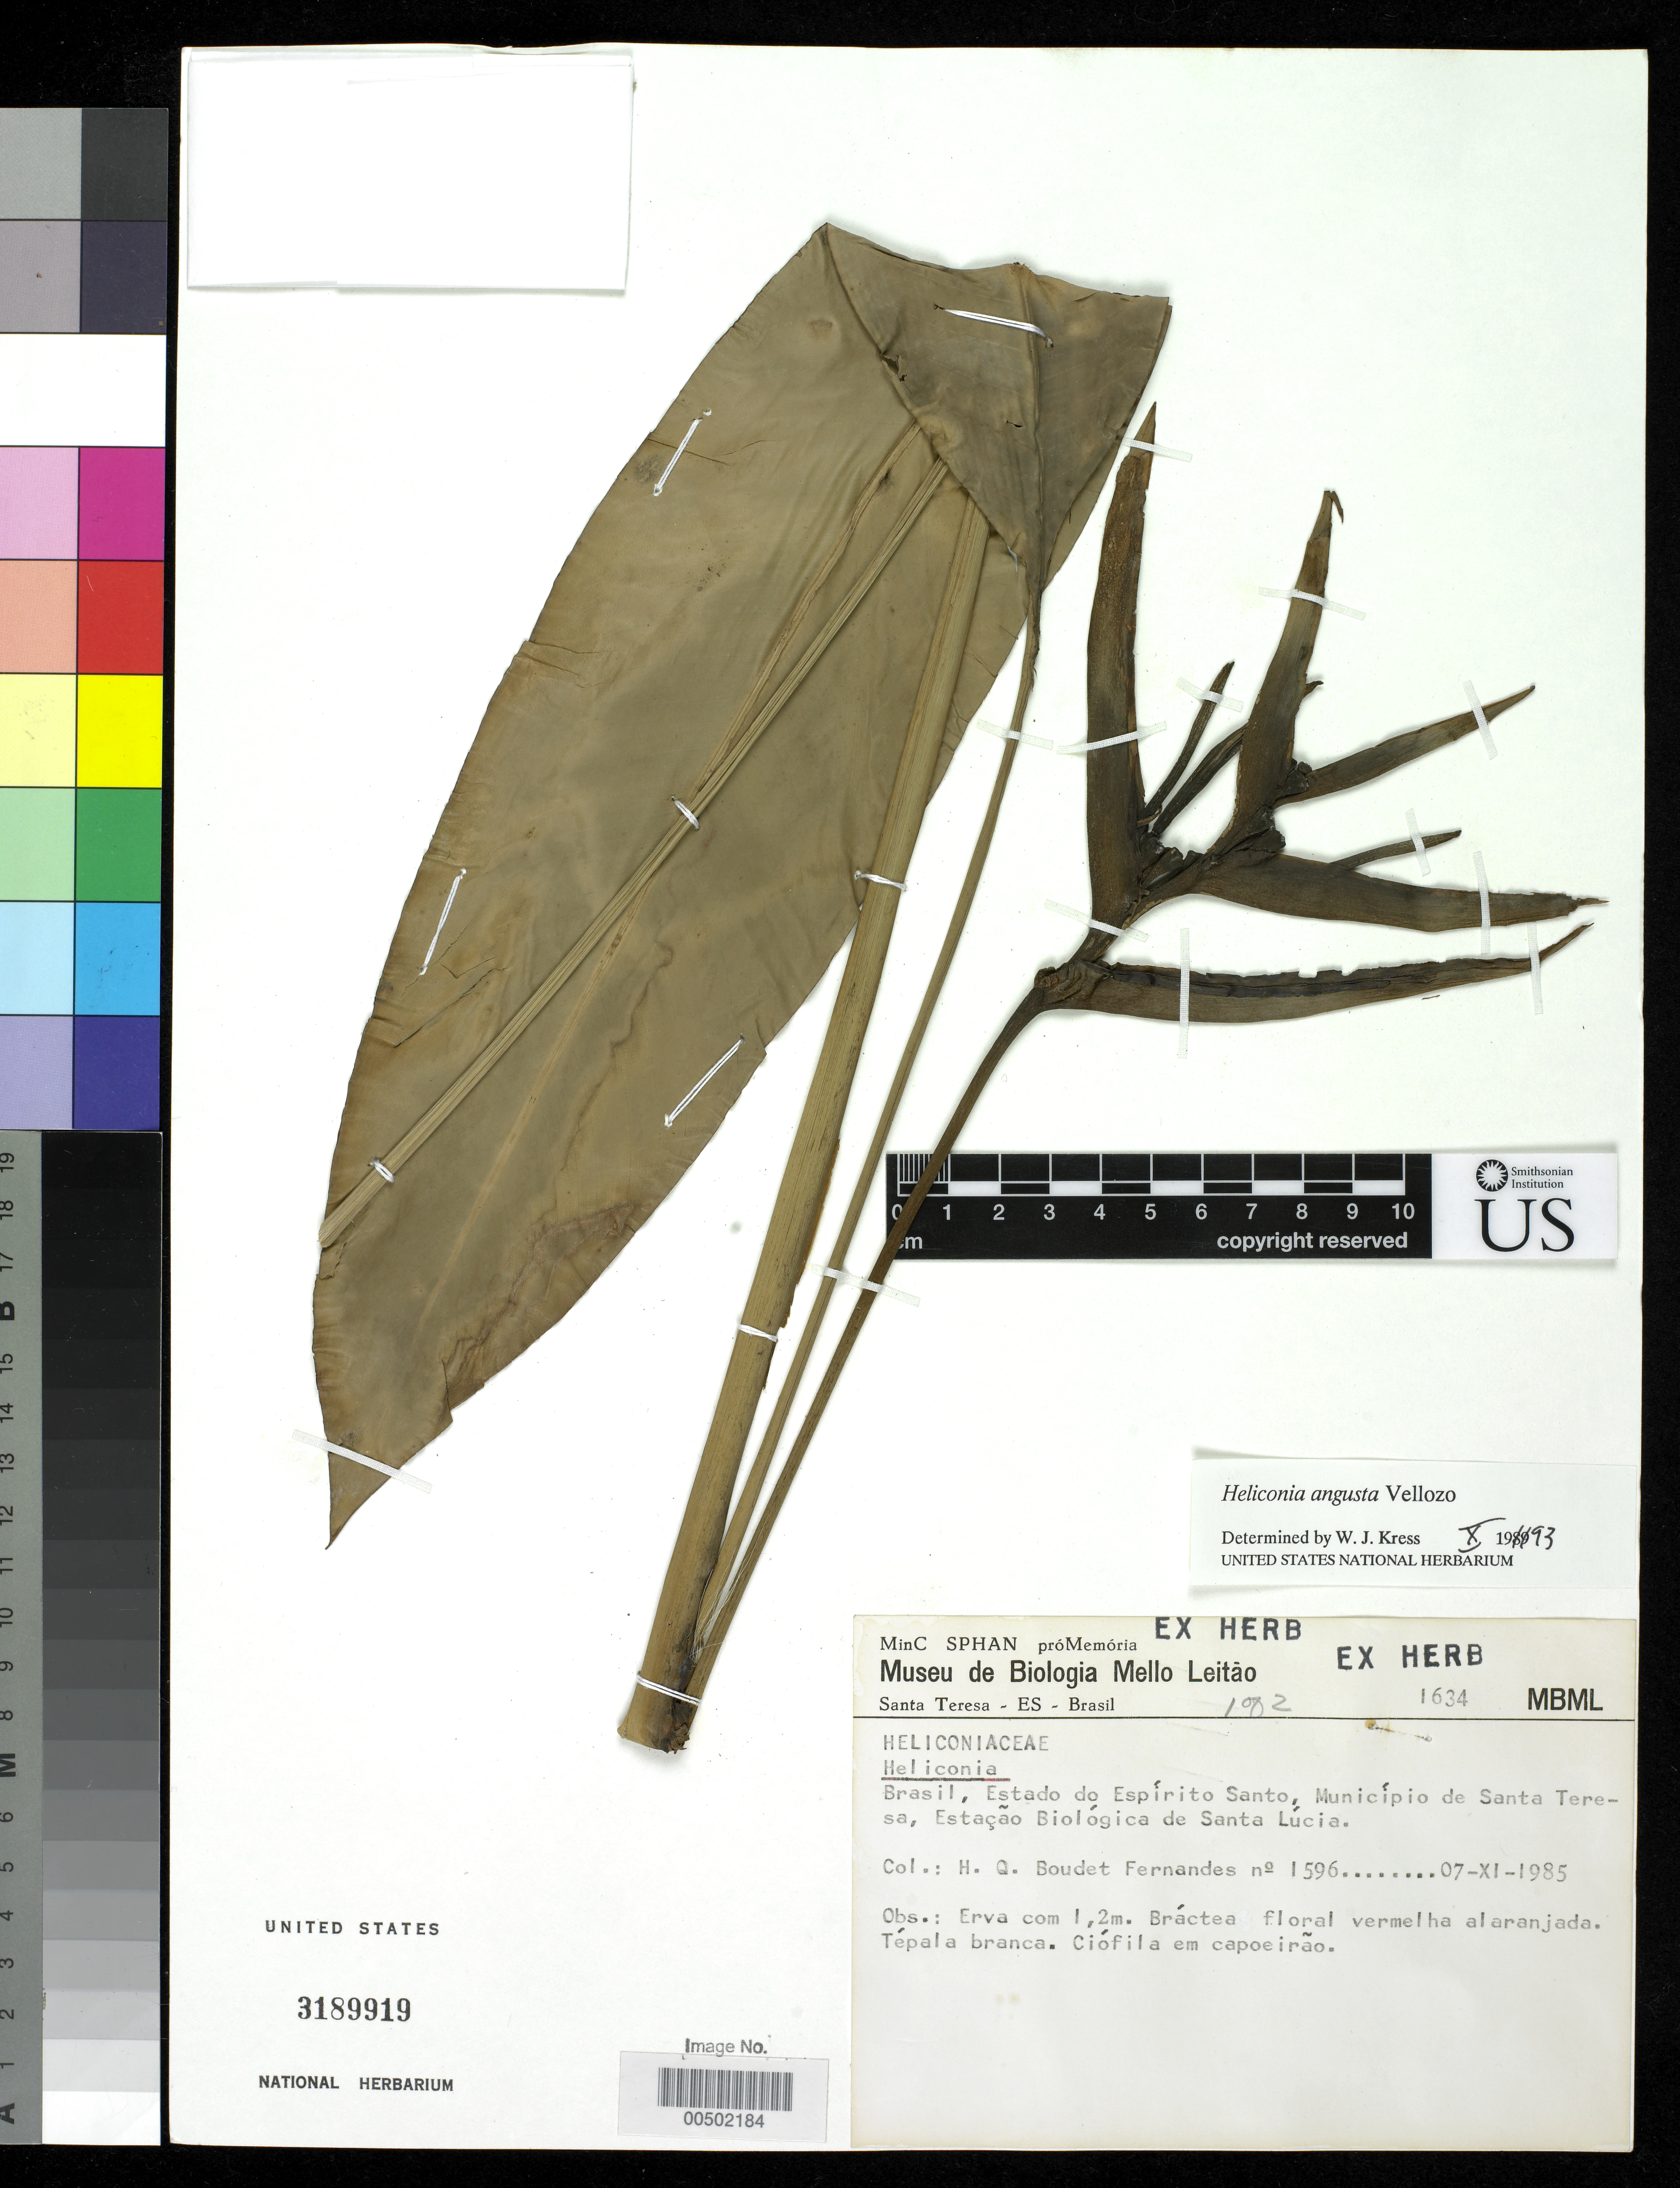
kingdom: Plantae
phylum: Tracheophyta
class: Liliopsida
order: Zingiberales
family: Heliconiaceae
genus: Heliconia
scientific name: Heliconia angusta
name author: Vell.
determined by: Kress, W. J., (US), Smithsonian Institution - National Museum of Natural History (UNITED STATES)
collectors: H. Q. Boudet Fernandes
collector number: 1596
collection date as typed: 07 Nov 1985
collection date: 1985-11-07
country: Brazil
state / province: Espírito Santo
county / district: Santa Teresa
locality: Estacao biologica de santa lucia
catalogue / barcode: US 3189919